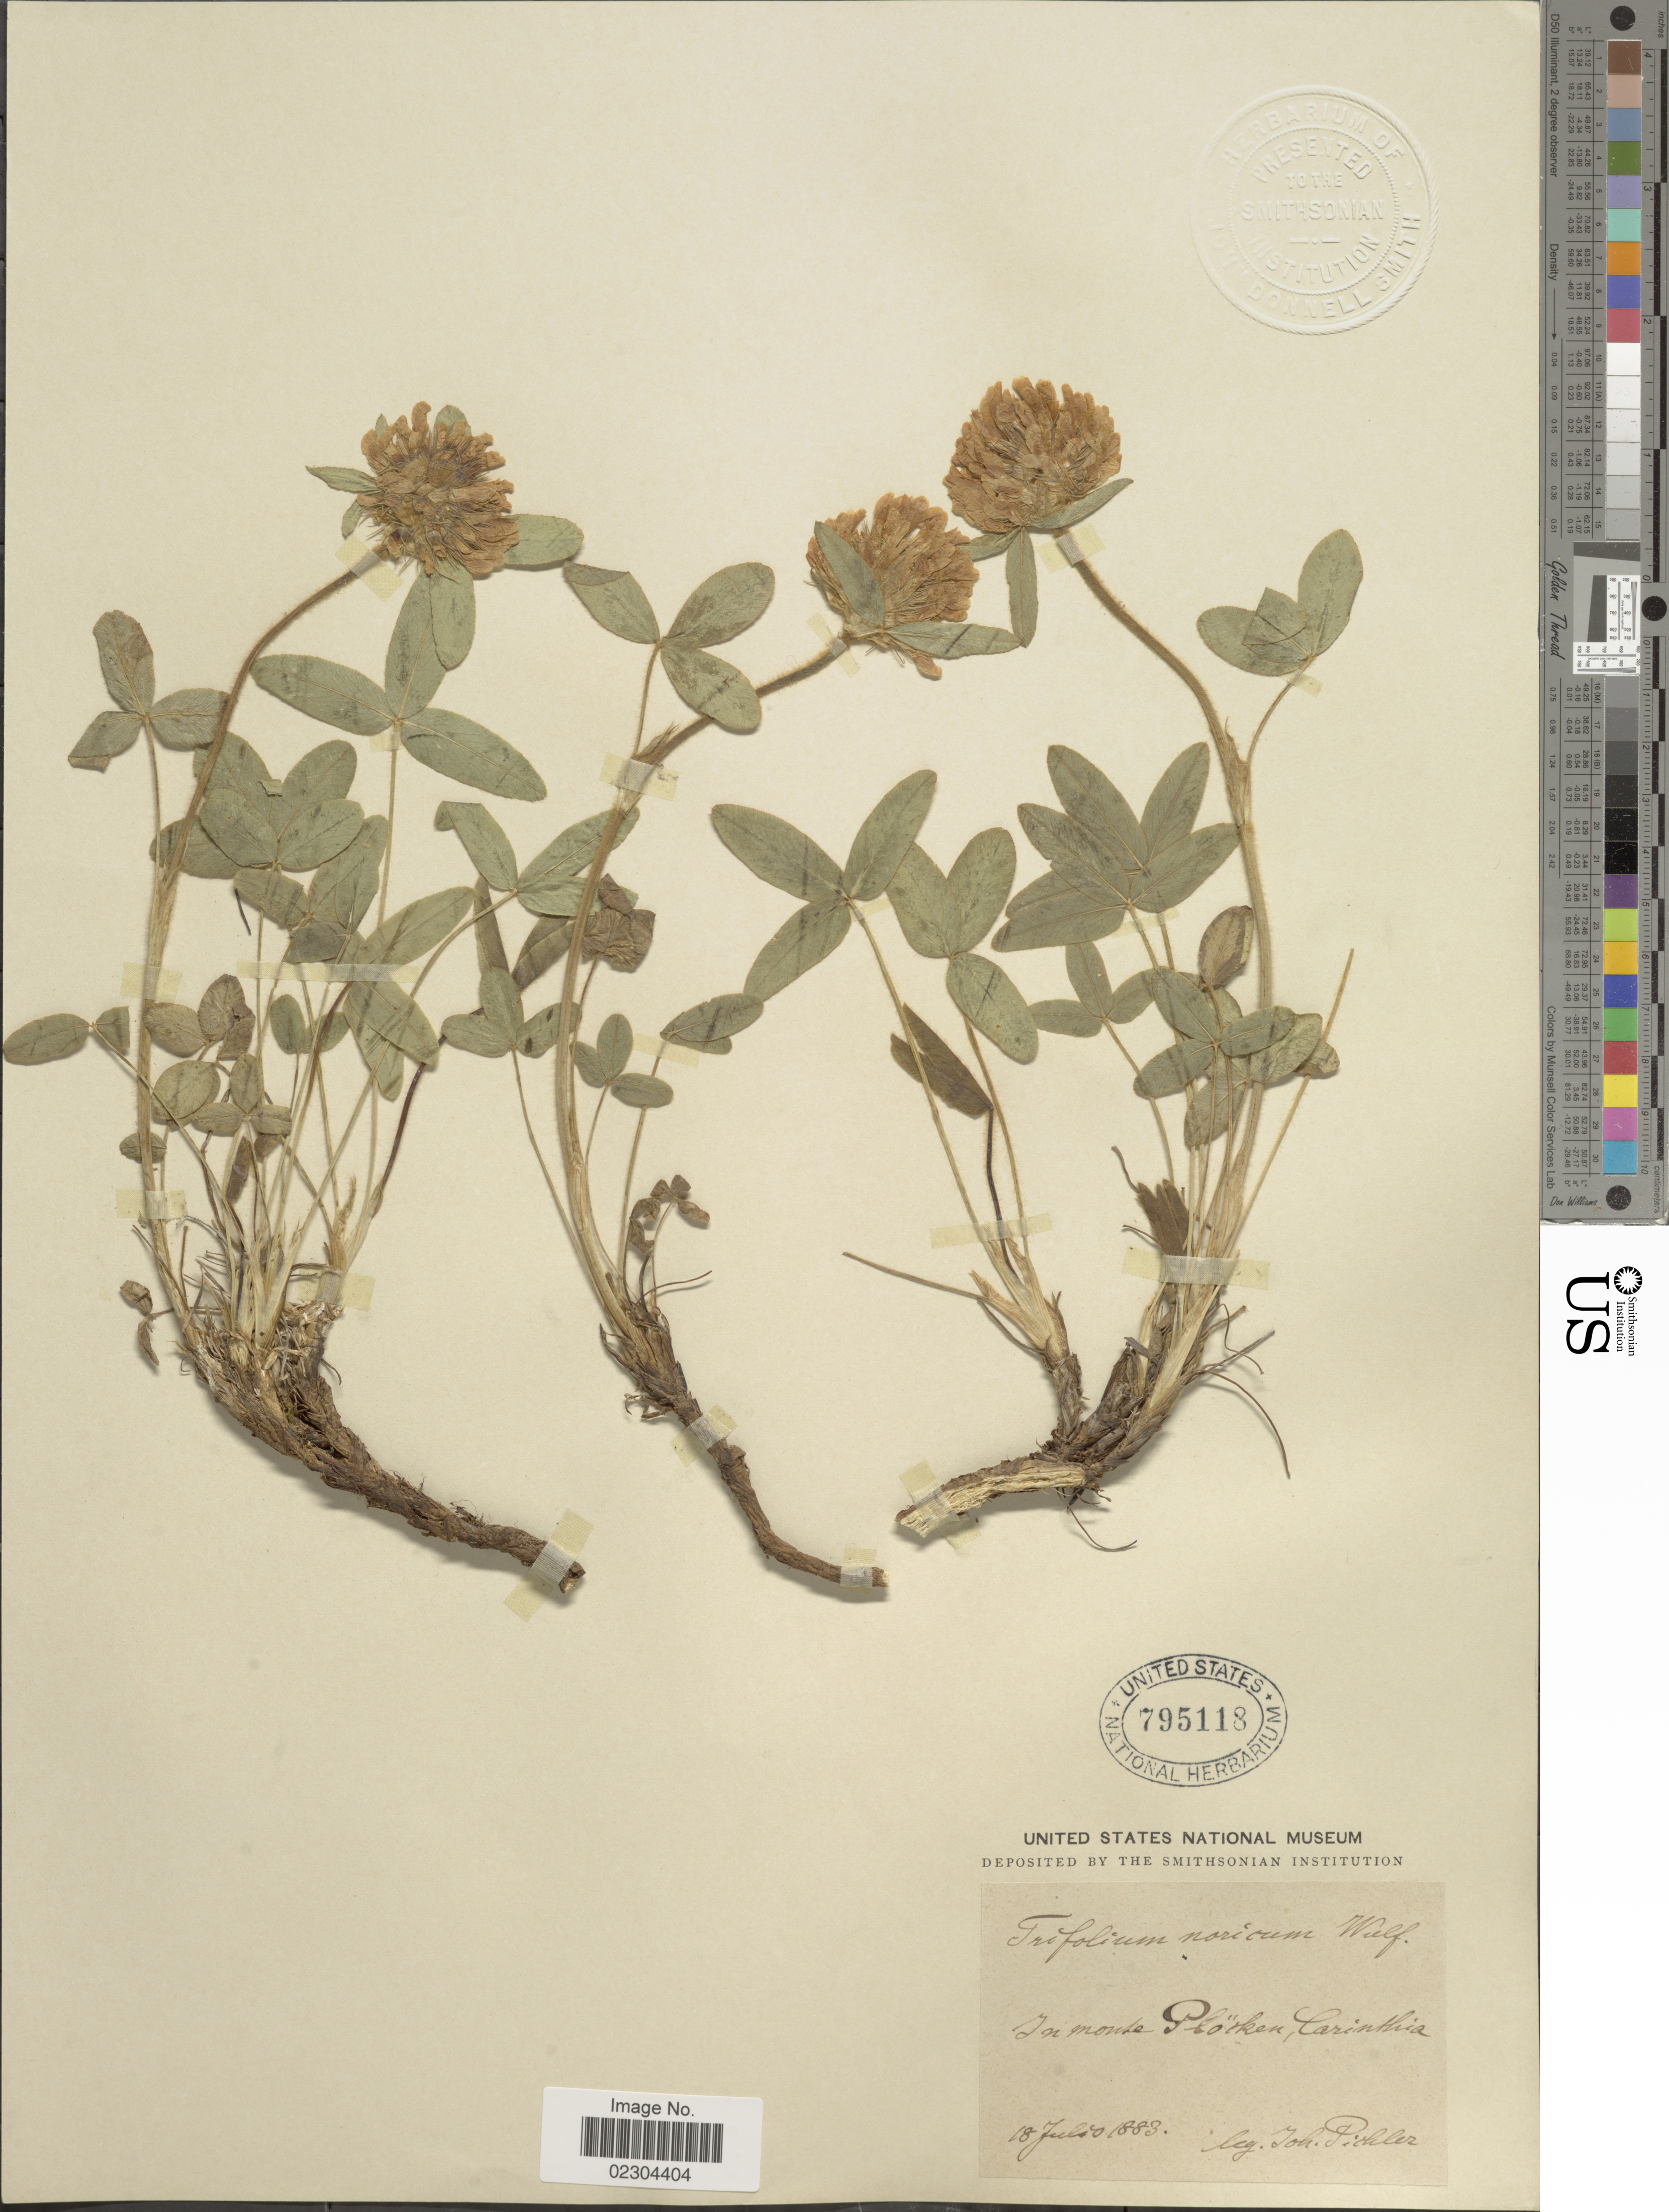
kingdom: Plantae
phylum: Tracheophyta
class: Magnoliopsida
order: Fabales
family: Fabaceae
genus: Trifolium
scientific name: Trifolium noricum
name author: Wulfen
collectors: J. Pichler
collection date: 1883-07-18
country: Austria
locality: In monte Plocken, Carinthia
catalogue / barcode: US 795118